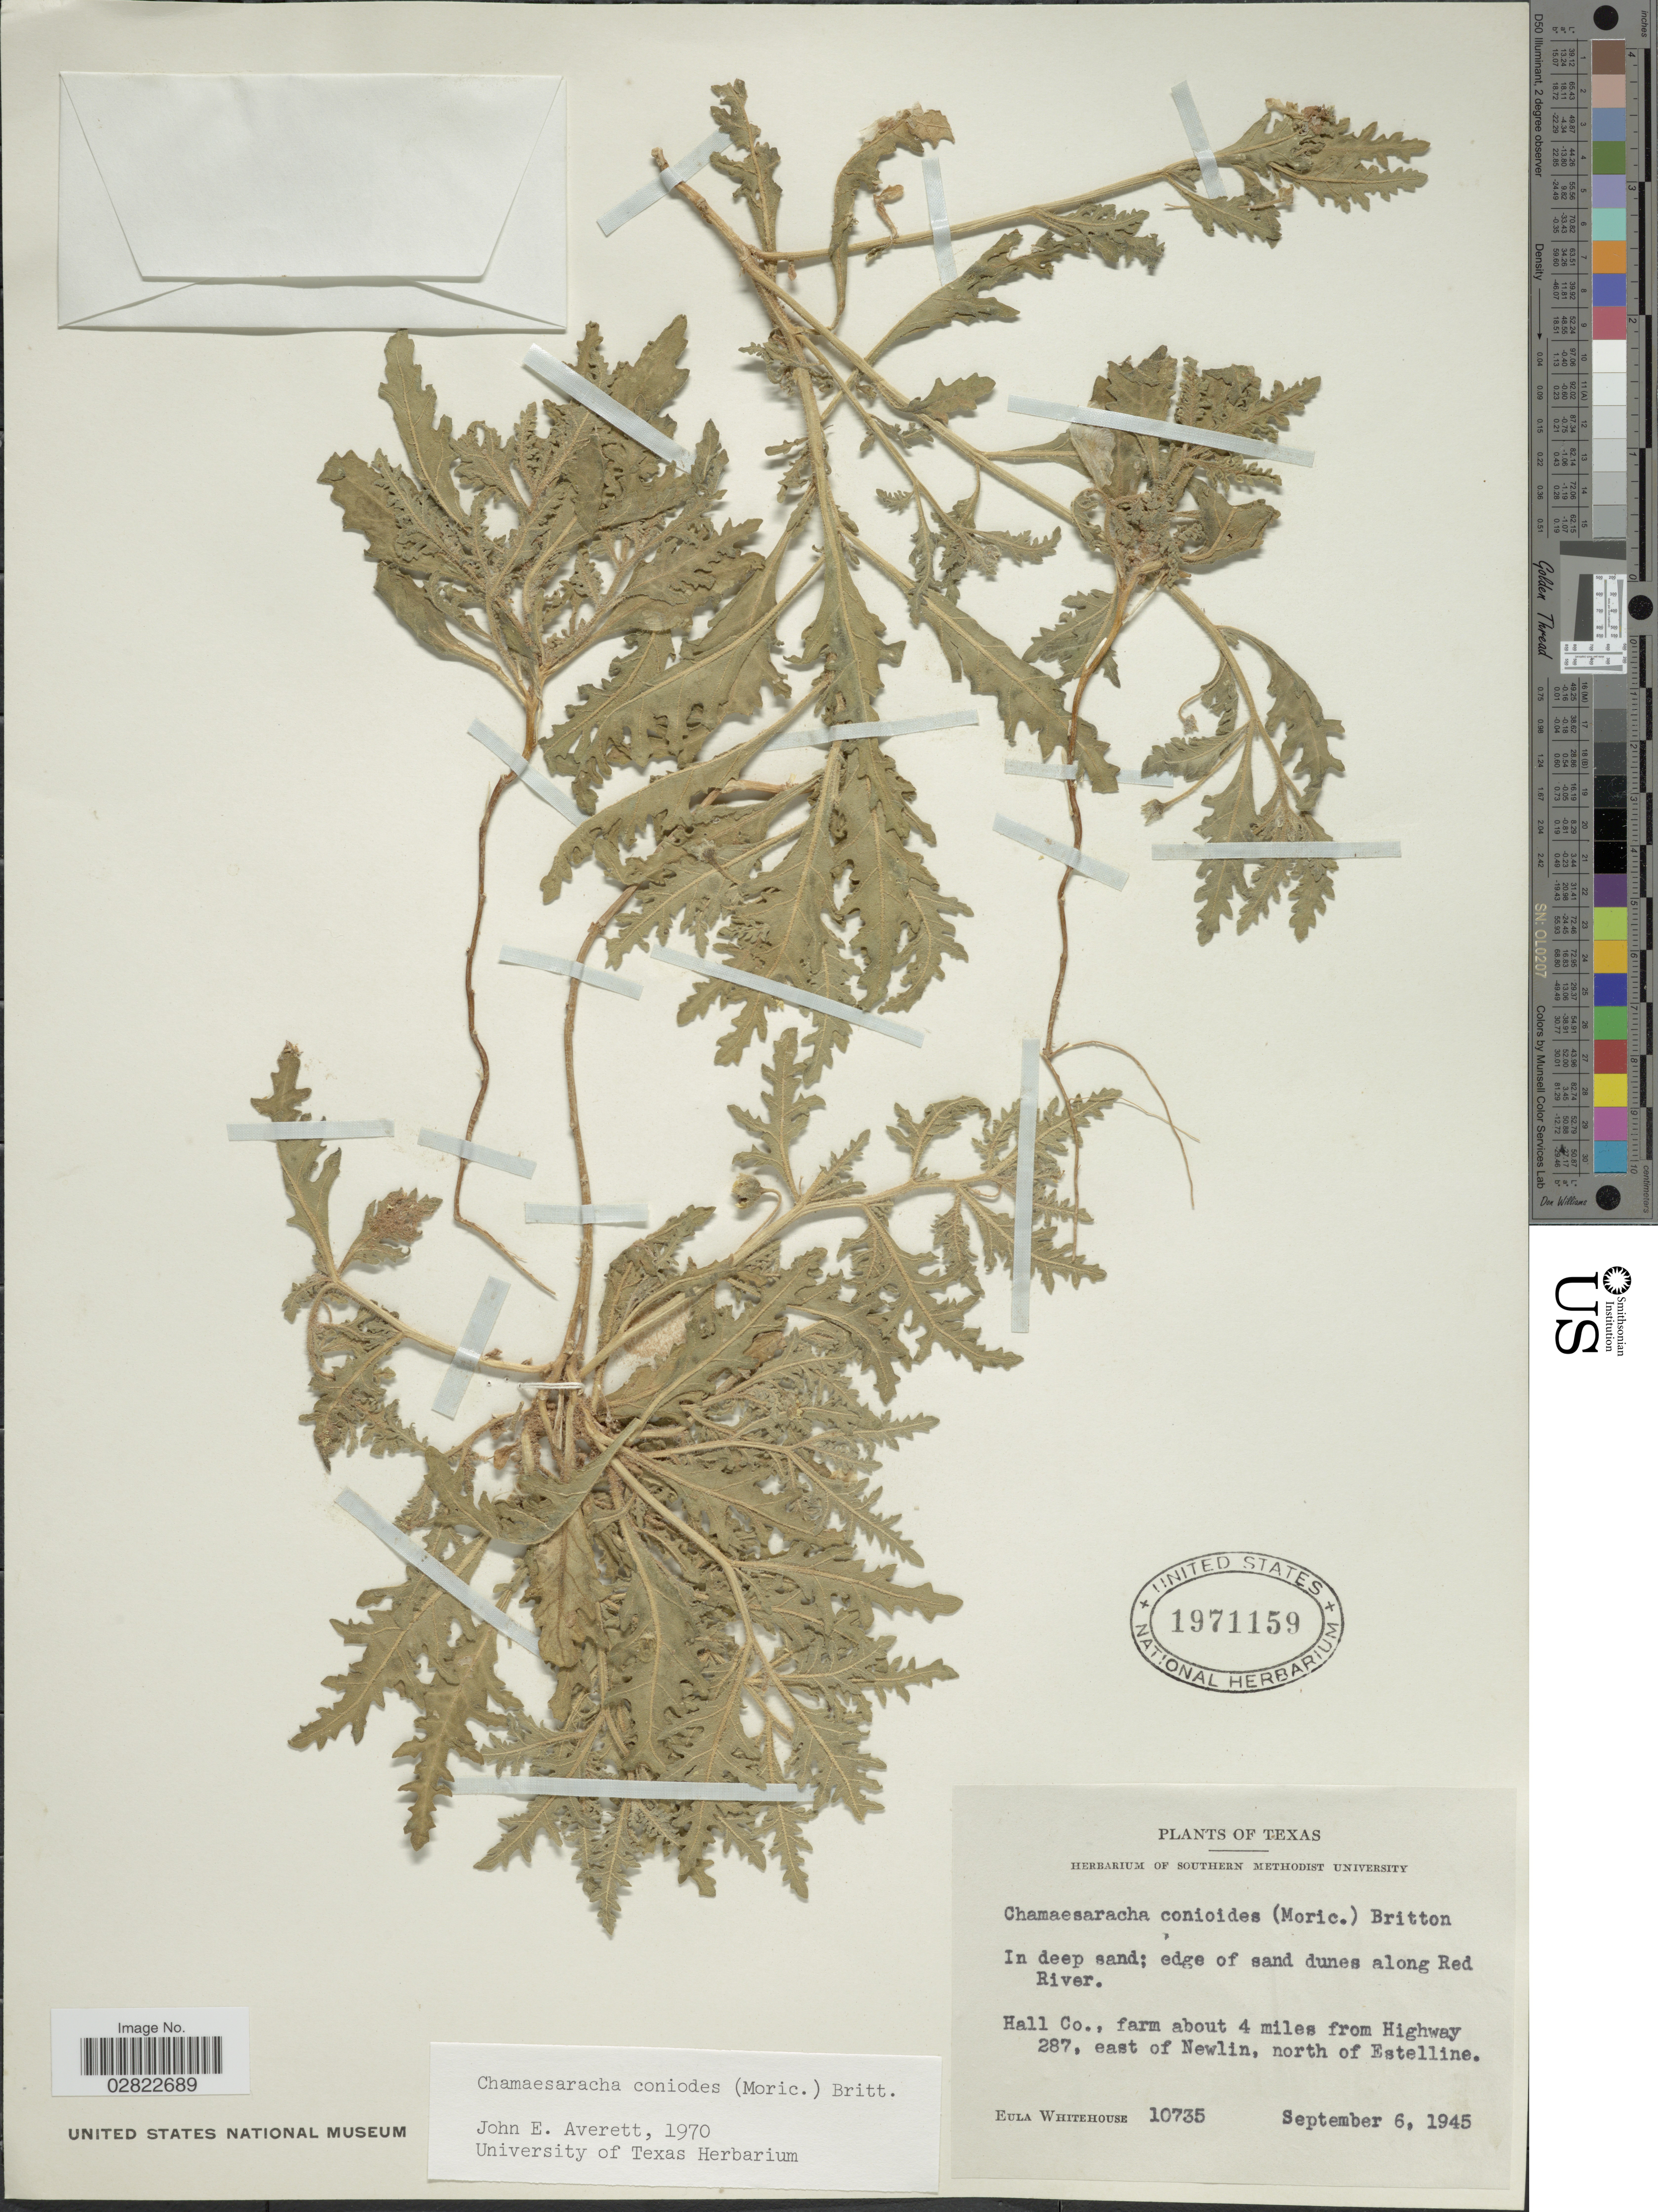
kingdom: Plantae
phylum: Tracheophyta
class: Magnoliopsida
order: Solanales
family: Solanaceae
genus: Chamaesaracha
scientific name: Chamaesaracha coniodes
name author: (Moric. ex Dunal) Britton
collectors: E. Whitehouse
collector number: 10735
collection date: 1945-09-06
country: United States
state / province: Texas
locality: In deep sand; edge of sand dunes along Red River, Hall Co., farm about 4 miles from Highway 287, east of Newlin, north of Estelline.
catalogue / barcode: US 1971159